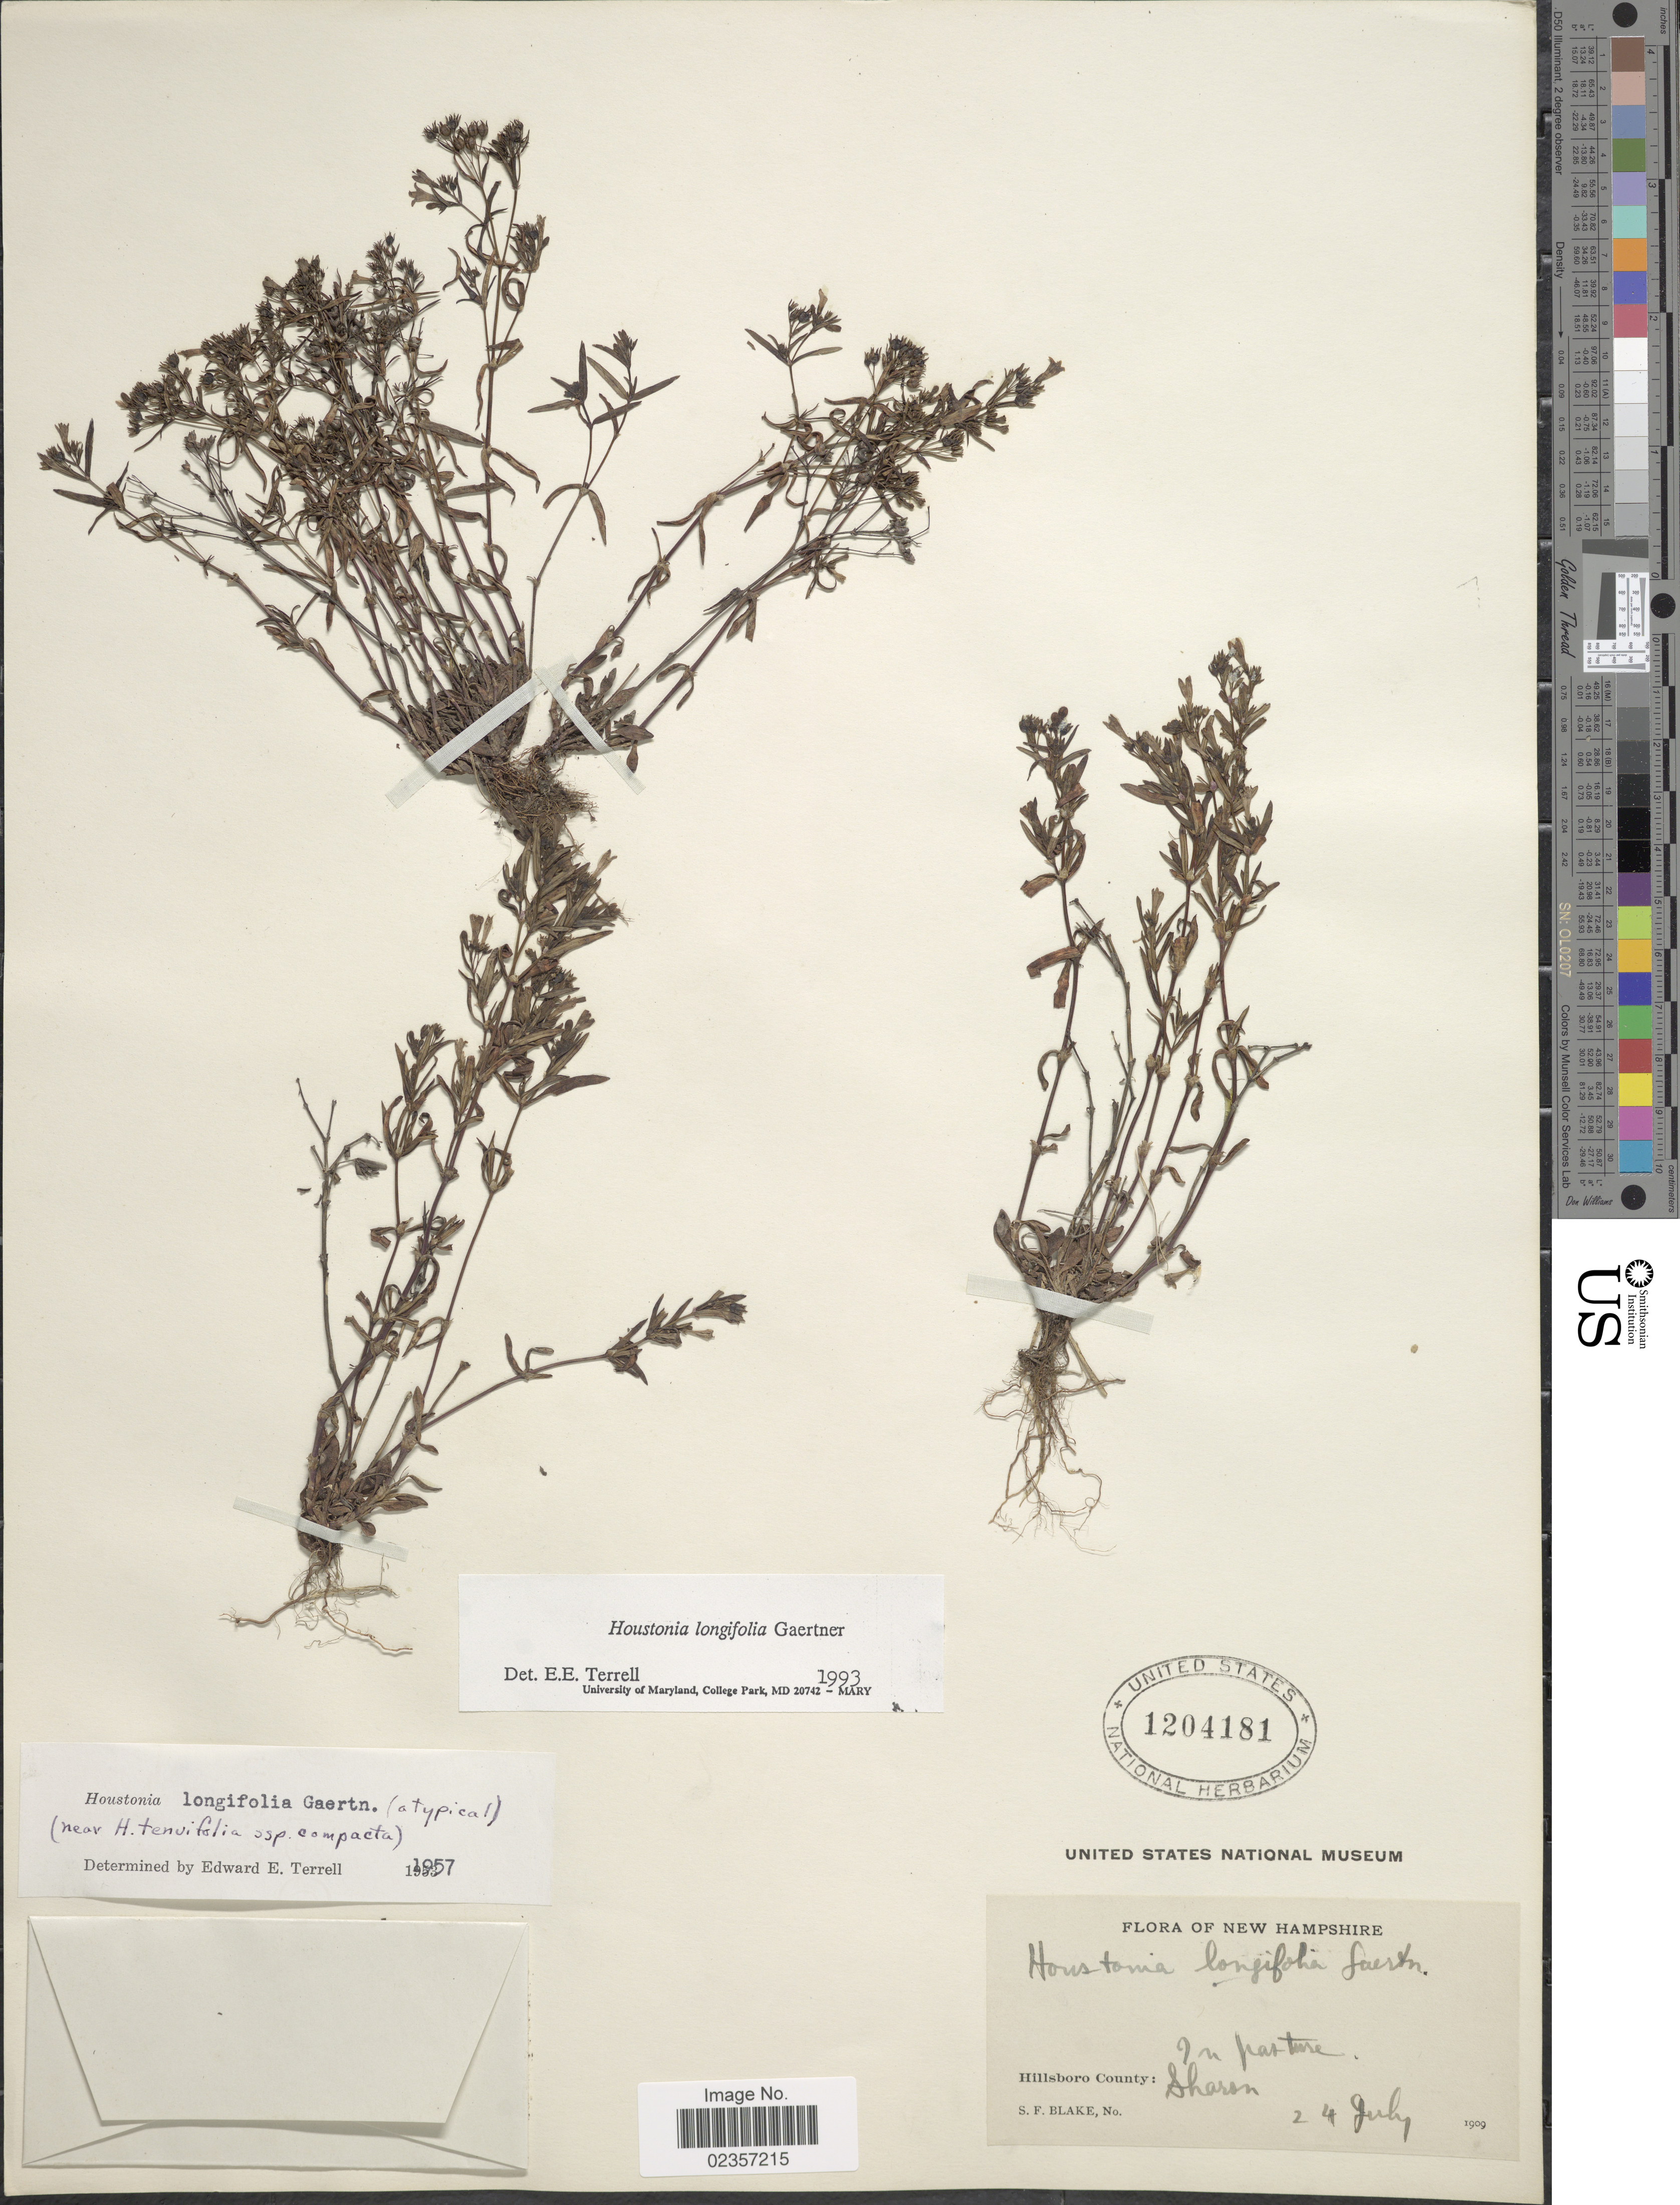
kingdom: Plantae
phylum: Tracheophyta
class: Magnoliopsida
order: Gentianales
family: Rubiaceae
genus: Houstonia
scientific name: Houstonia longifolia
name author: Gaertn.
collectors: S. Blake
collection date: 1909-07-24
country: United States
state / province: New Hampshire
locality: In pasture, Hillsboro County: Sharon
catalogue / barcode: US 1204181